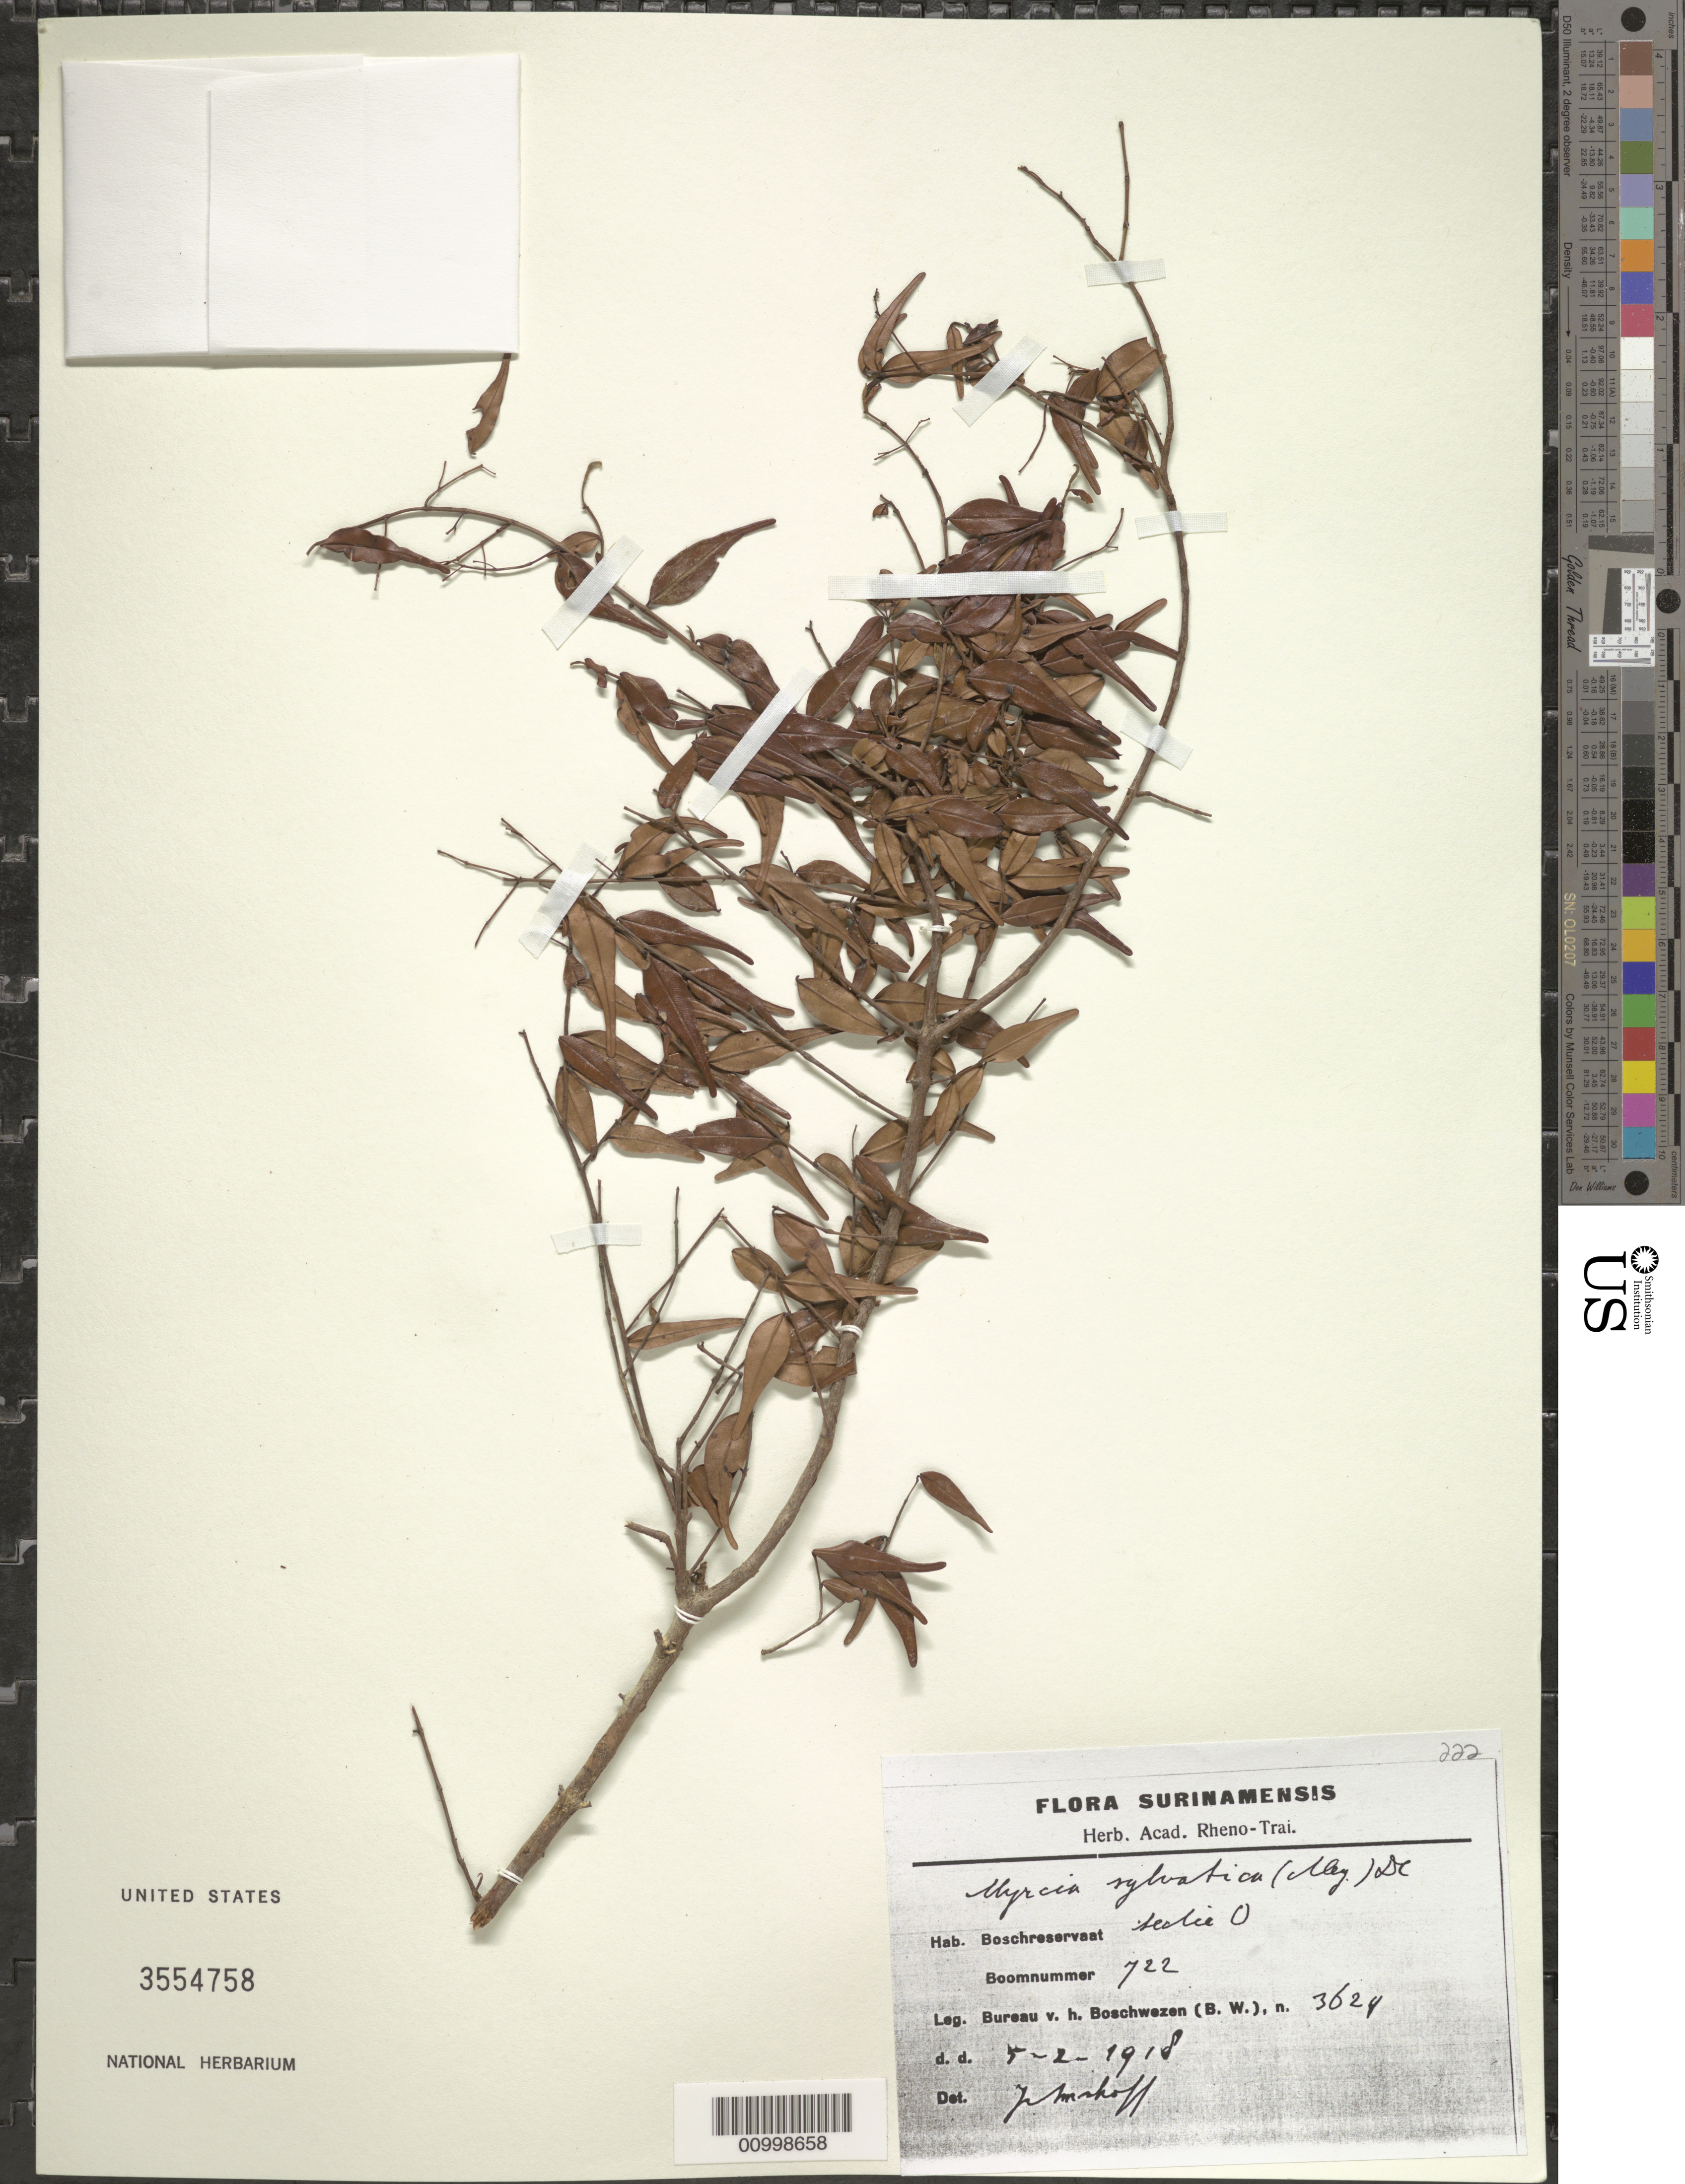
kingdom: Plantae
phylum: Tracheophyta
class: Magnoliopsida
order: Myrtales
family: Myrtaceae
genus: Myrcia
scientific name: Myrcia sylvatica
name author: (G. Mey.) DC.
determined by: Amshoff, G. J. H.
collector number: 3624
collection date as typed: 5-Feb-18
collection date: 1918-02-05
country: Suriname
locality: Sectie O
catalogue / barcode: US 3554758